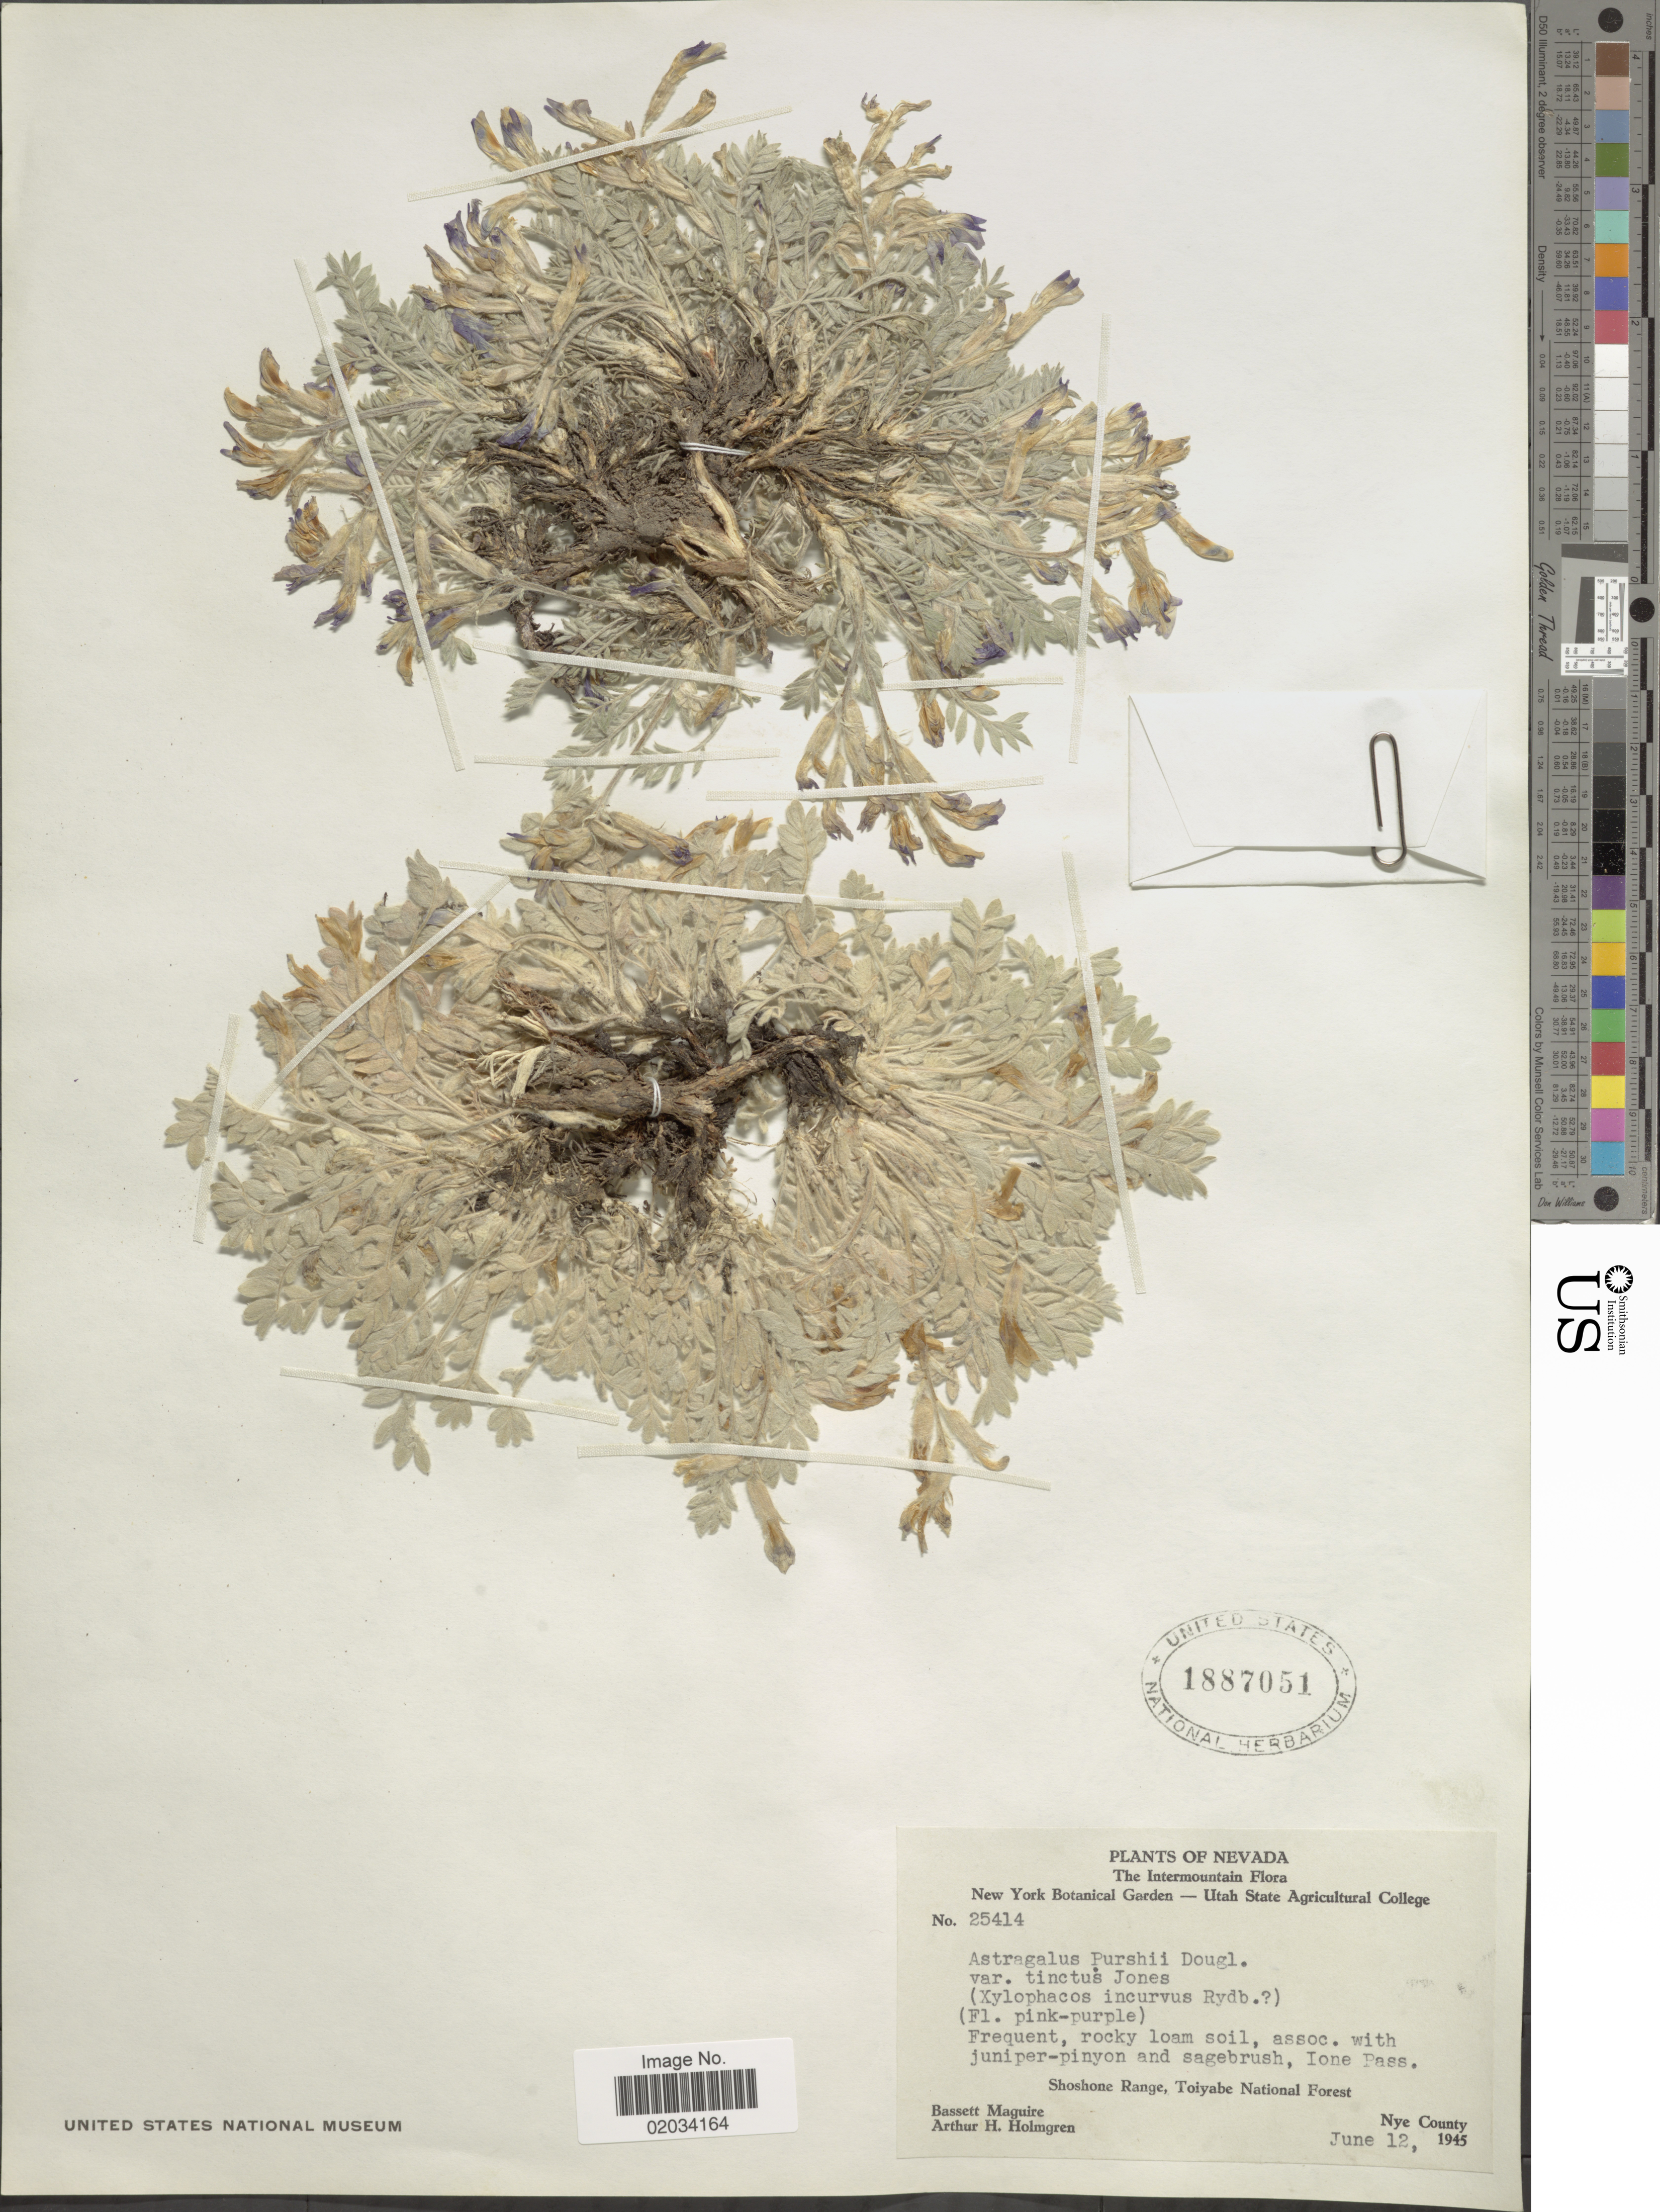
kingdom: Plantae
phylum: Tracheophyta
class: Magnoliopsida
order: Fabales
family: Fabaceae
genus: Astragalus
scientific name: Astragalus purshii var. tinctus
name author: M.E. Jones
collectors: B. Maguire & A. H. Holmgren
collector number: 25414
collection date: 1945-06-12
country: United States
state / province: Nevada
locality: Shoshone Range, Toiyabe National Forest, Nye County, Ion Pass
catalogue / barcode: US 1887051